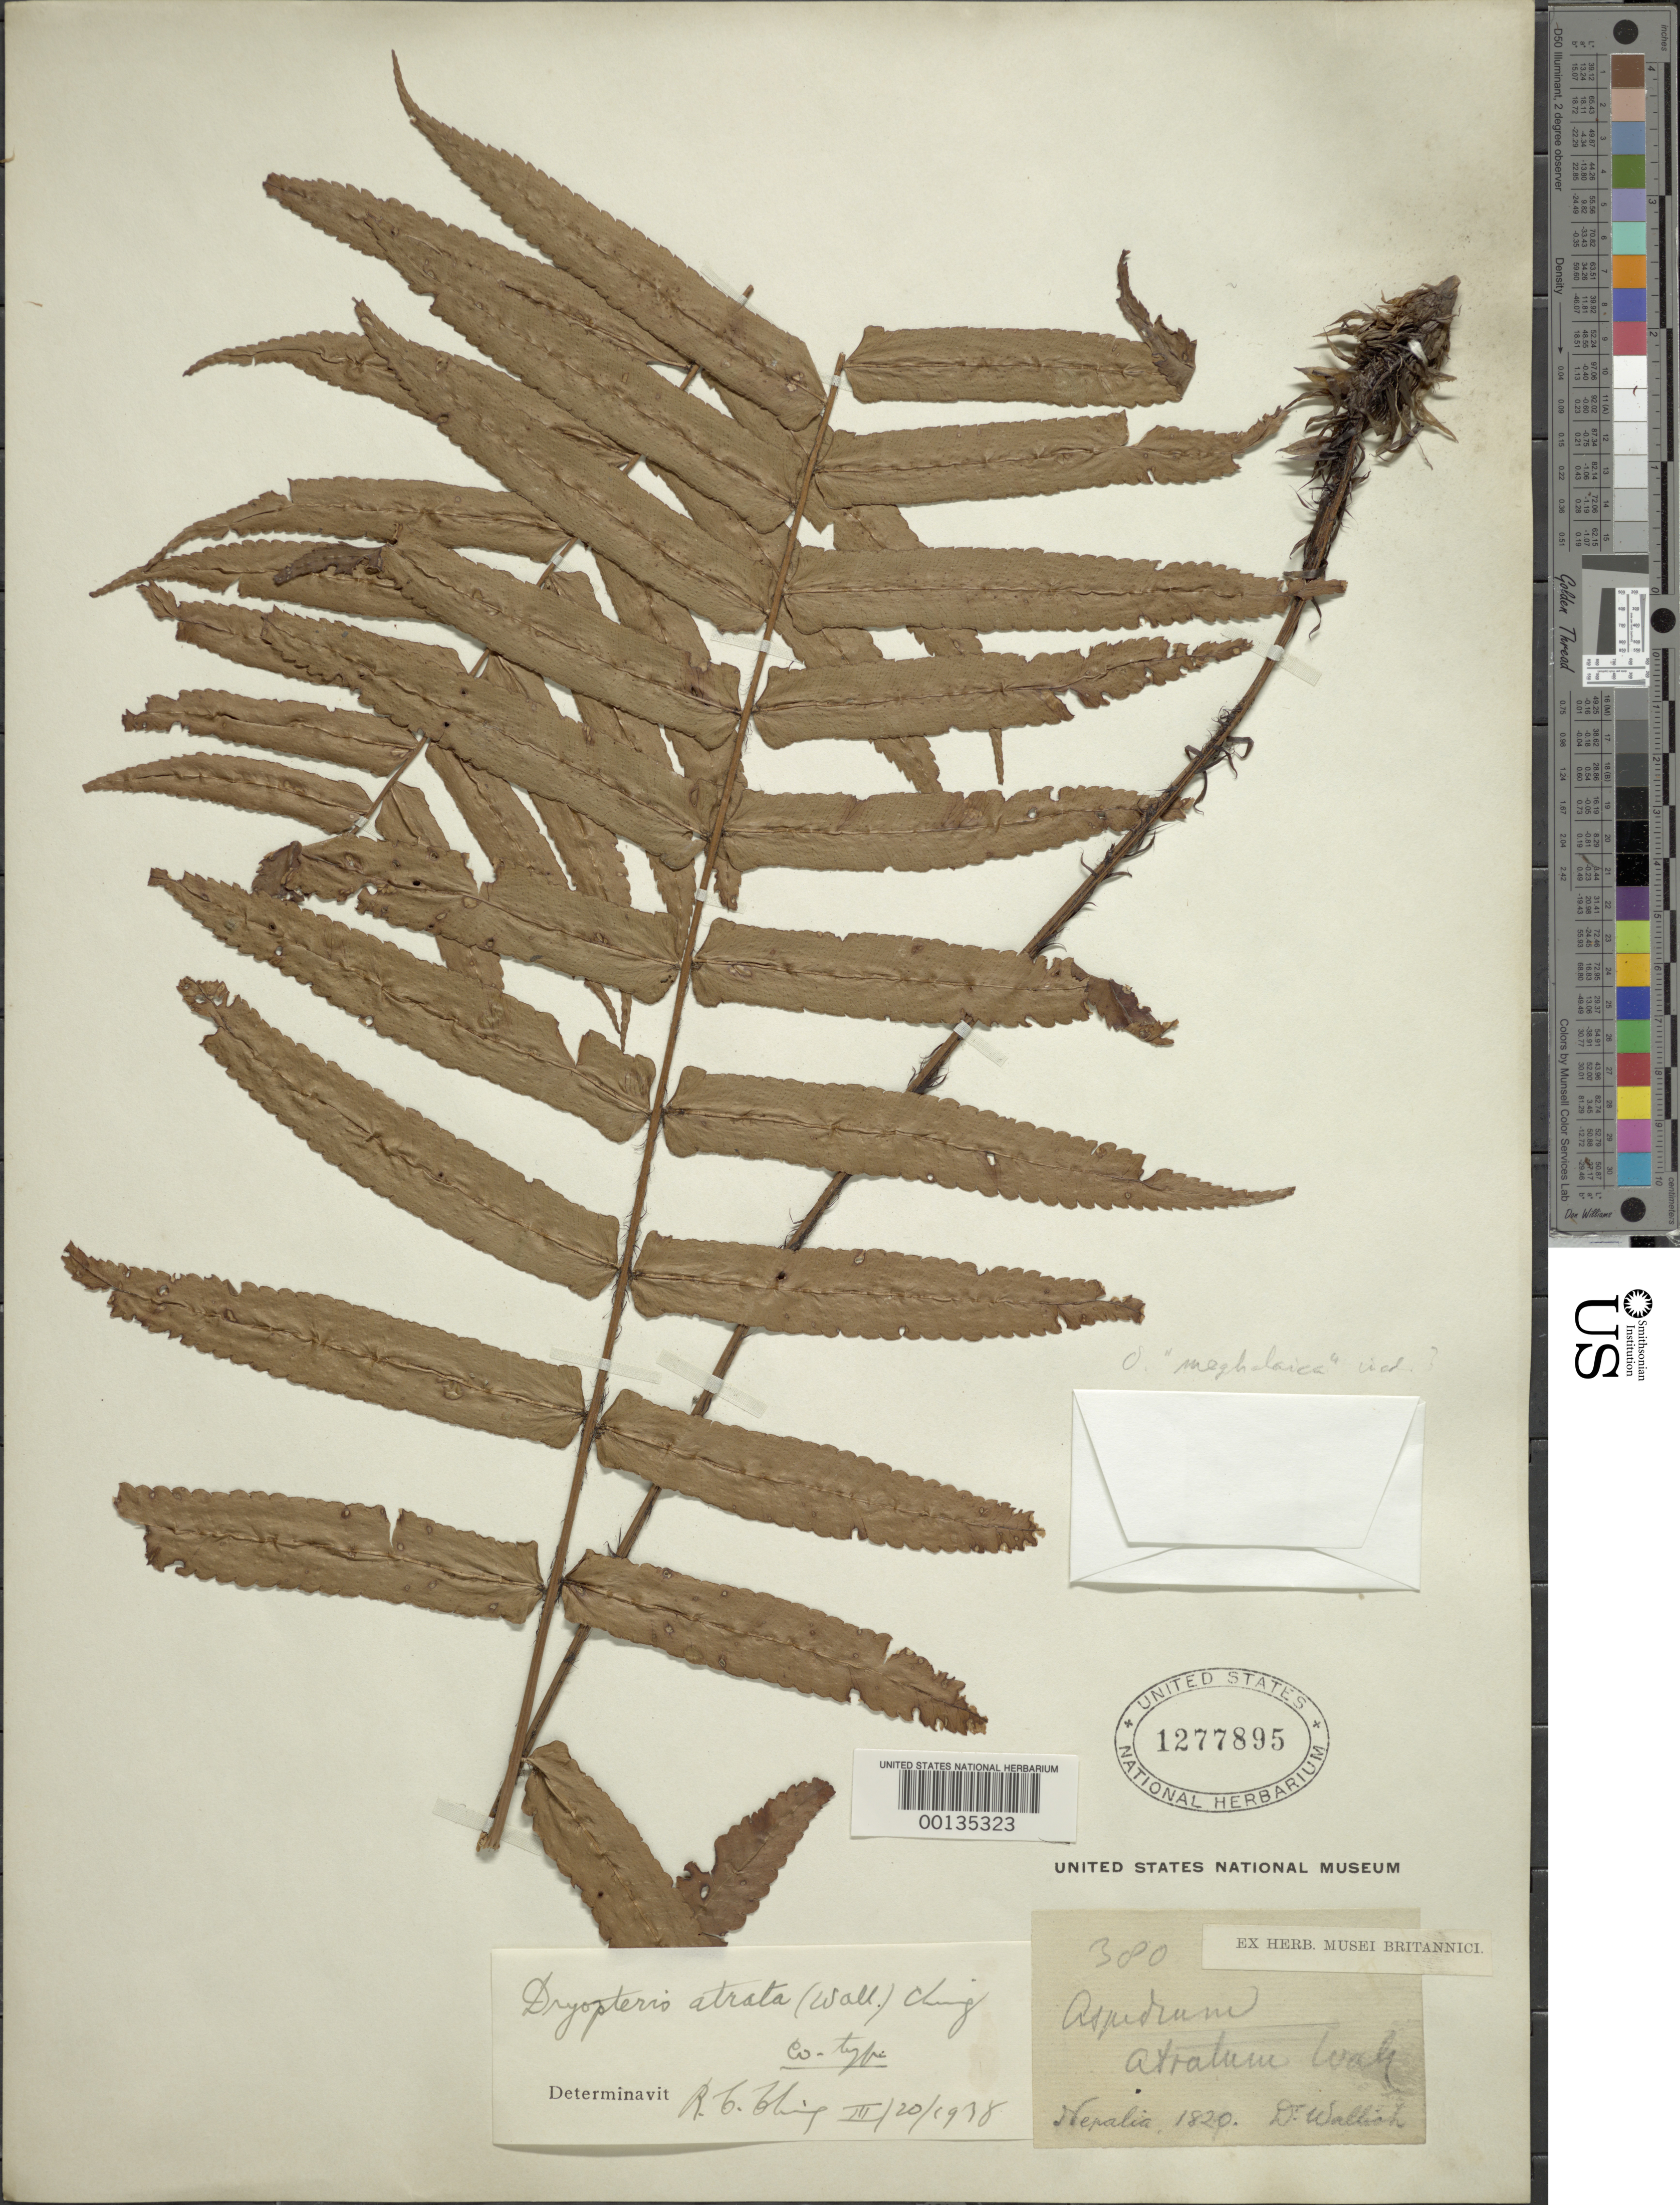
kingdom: Plantae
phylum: Tracheophyta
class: Polypodiopsida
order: Polypodiales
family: Dryopteridaceae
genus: Dryopteris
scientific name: Dryopteris atrata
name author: (Wall. ex Kunze) Ching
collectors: N. Wallich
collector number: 380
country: Nepal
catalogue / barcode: US 1277895